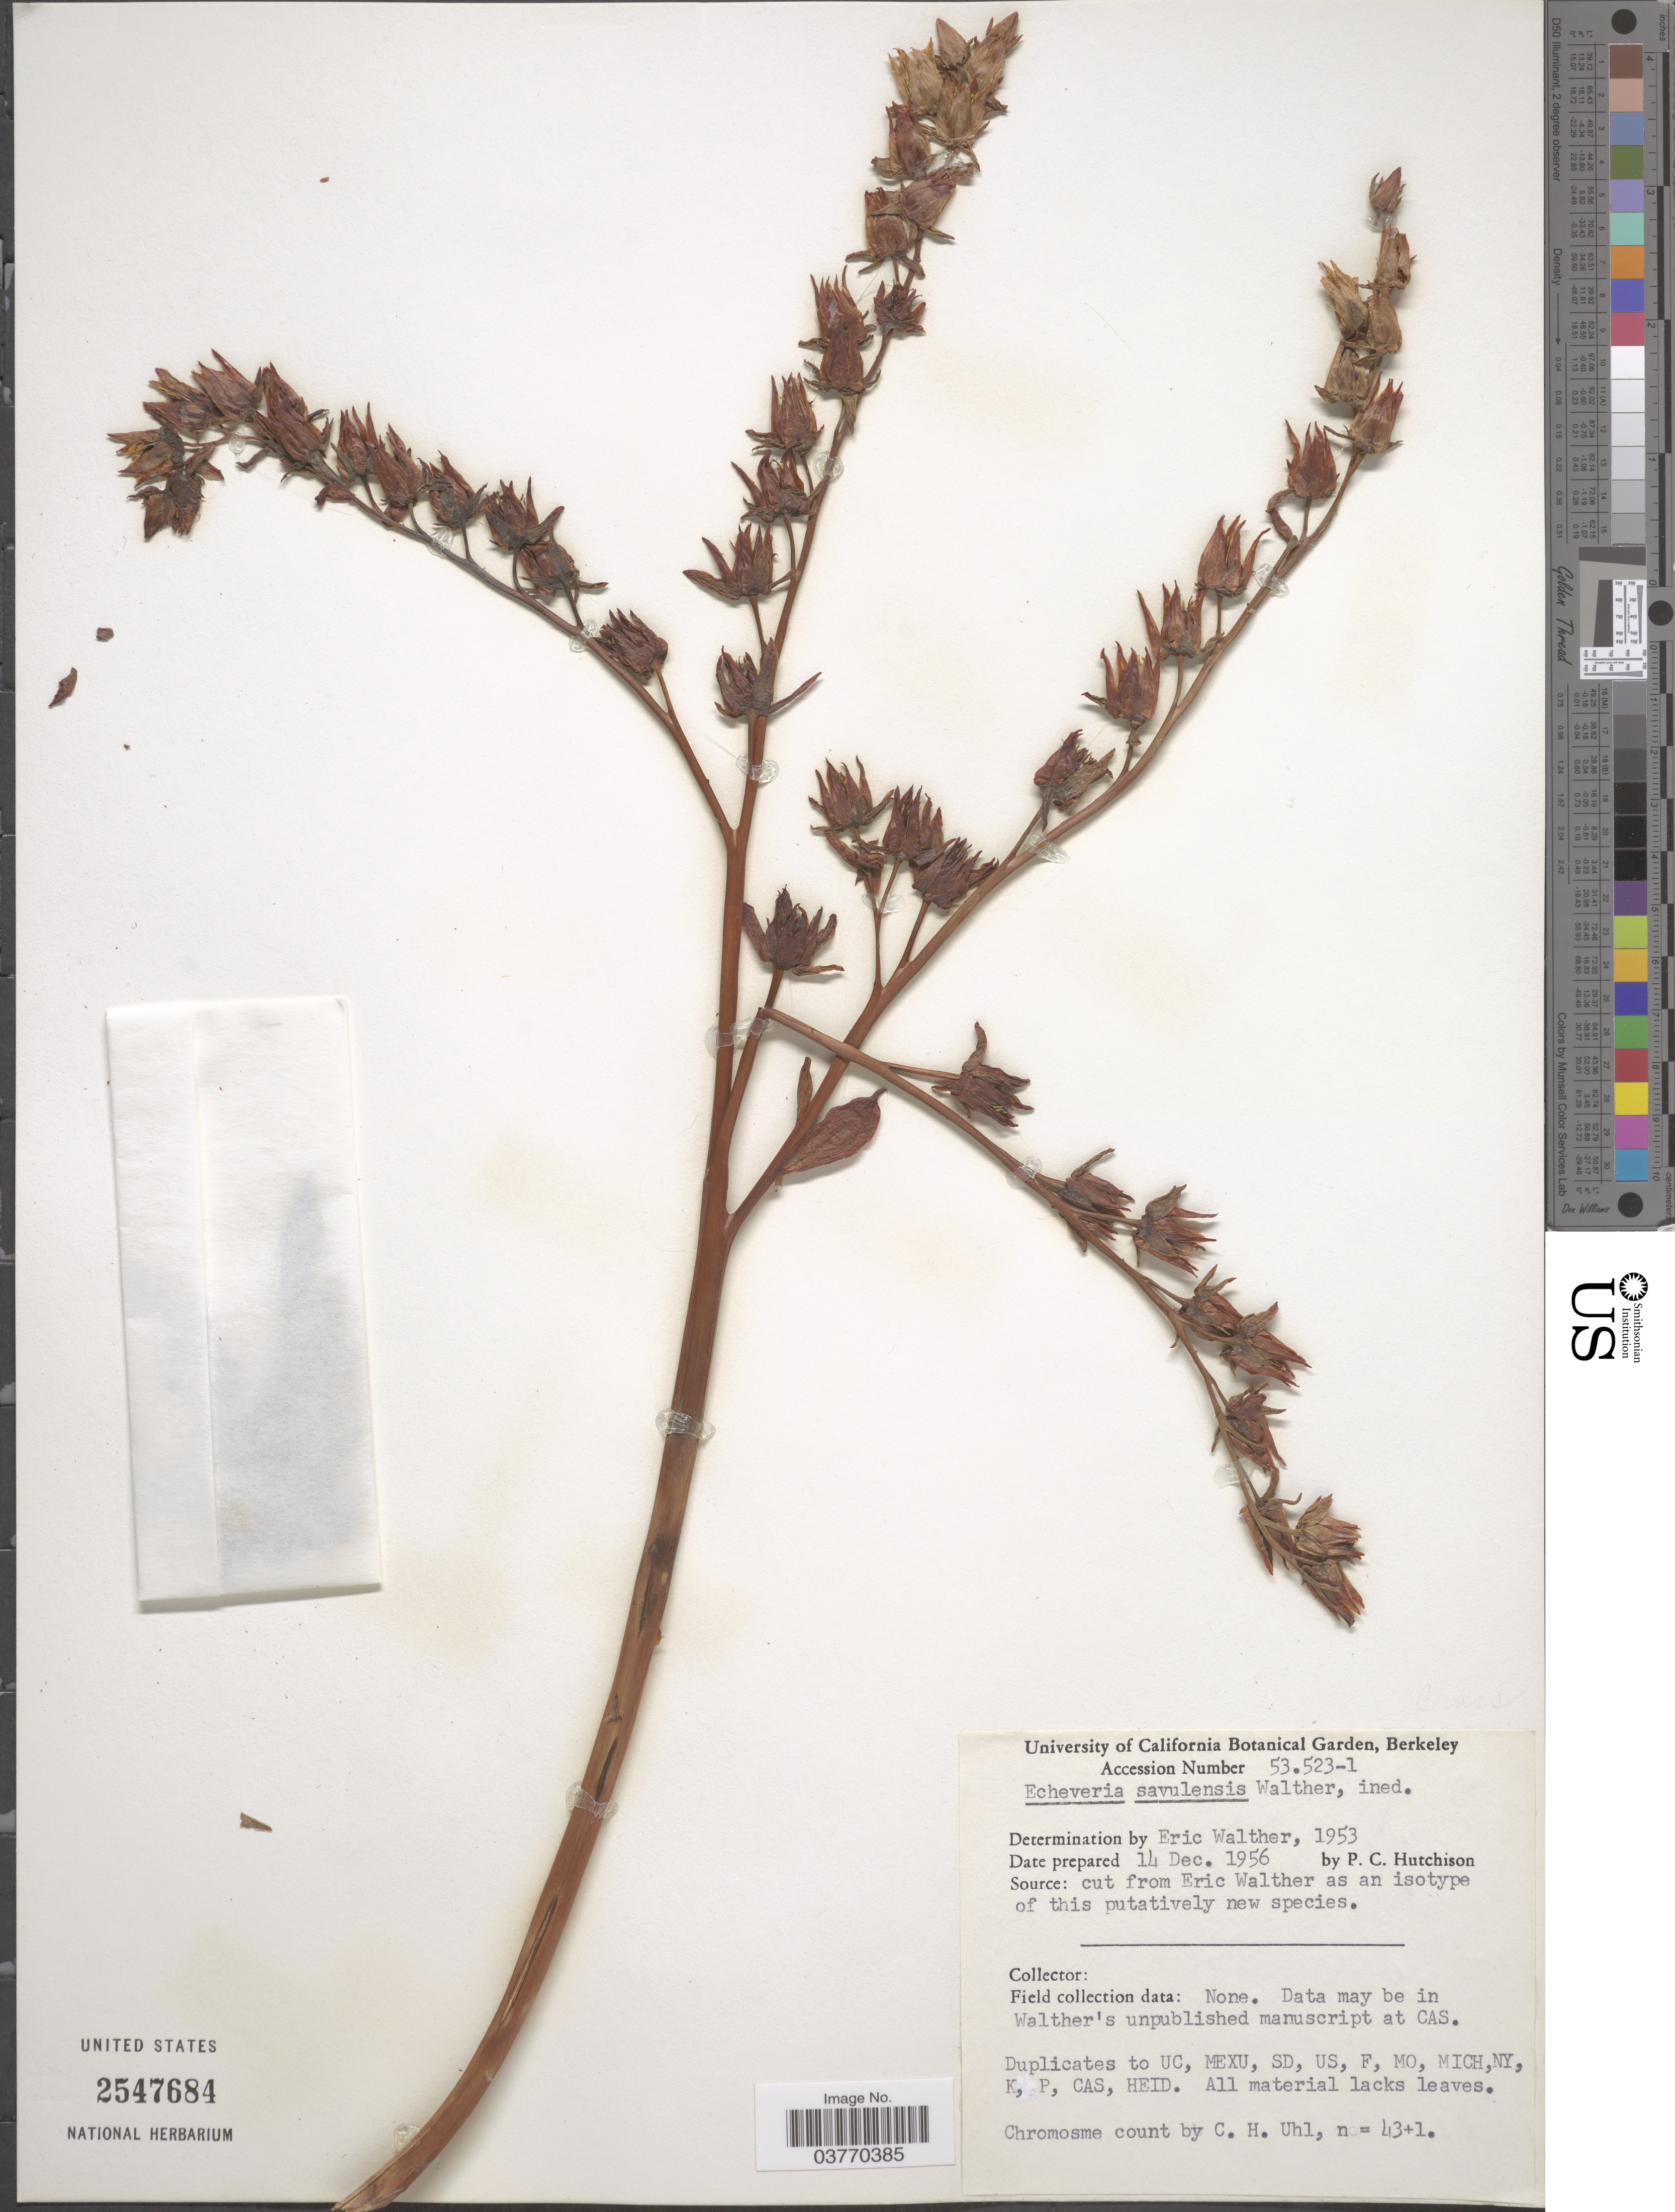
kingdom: Plantae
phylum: Tracheophyta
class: Magnoliopsida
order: Saxifragales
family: Crassulaceae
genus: Echeveria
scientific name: Echeveria x sayulensis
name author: E. Walther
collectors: P. C. Hutchison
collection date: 1956-12-14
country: United States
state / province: California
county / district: Alameda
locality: University of Calfiornia Botanical Garden, Berkeley.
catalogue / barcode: US 2547684